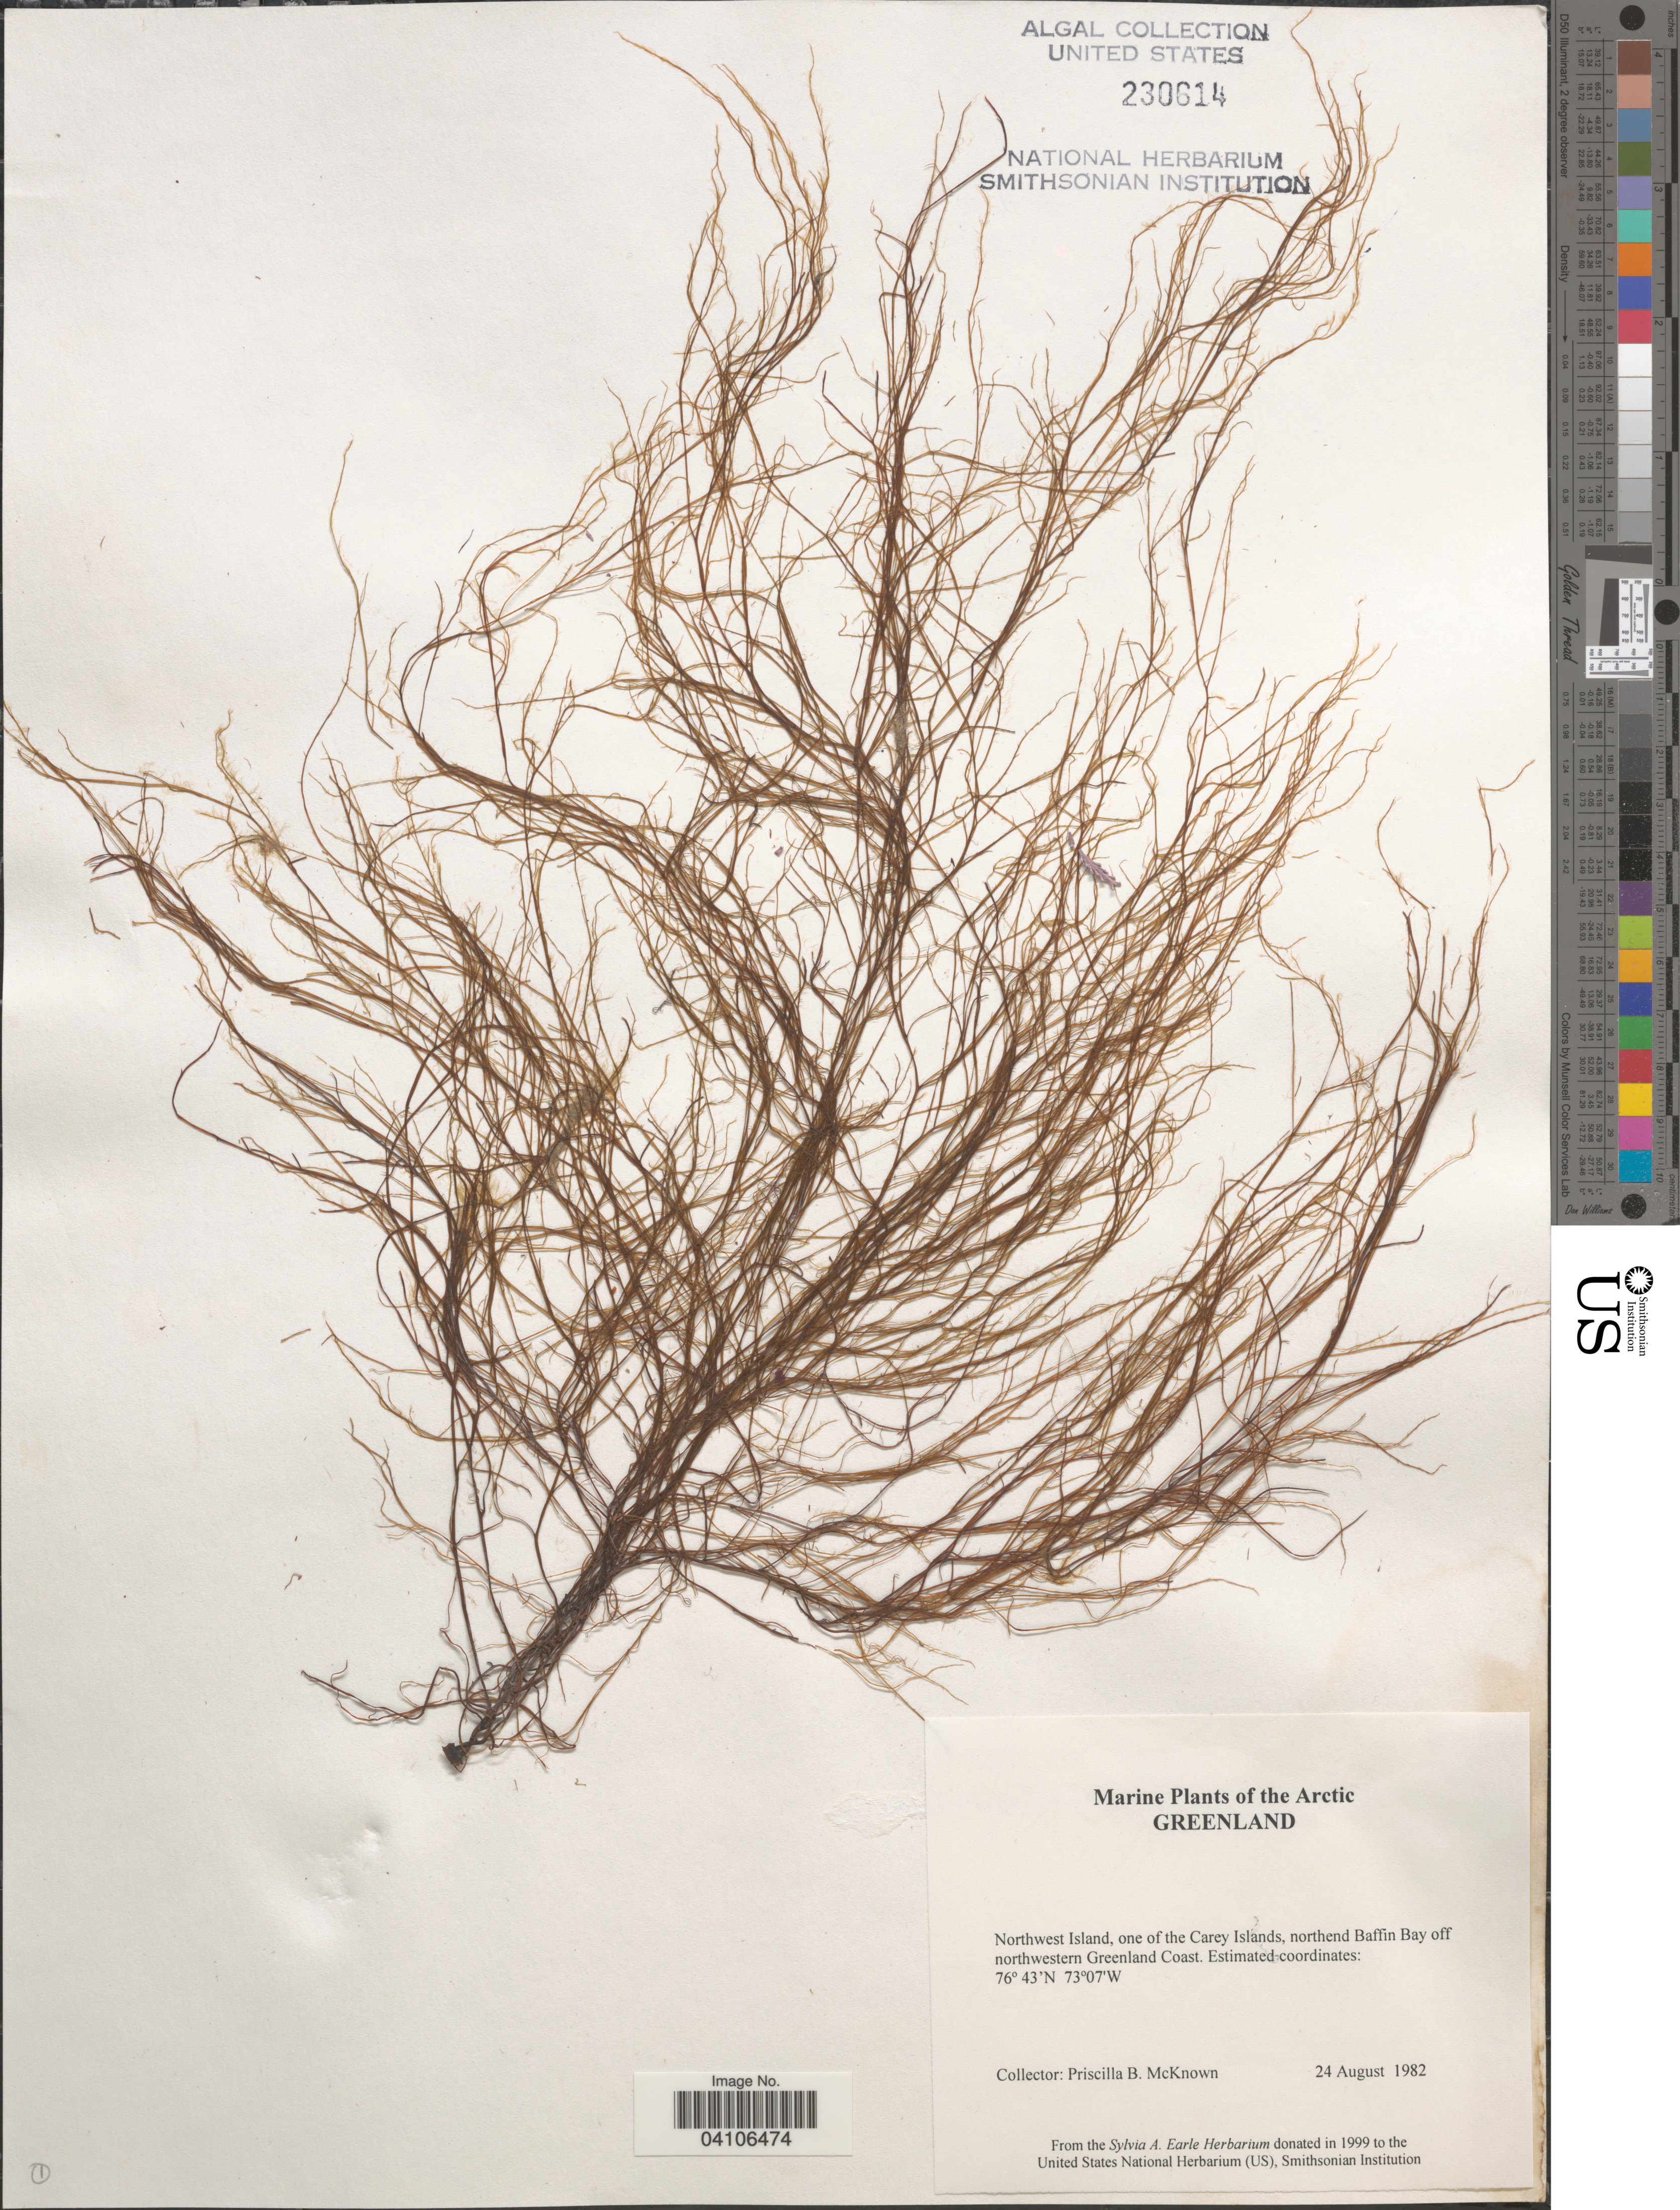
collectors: P. McKnown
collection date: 1982-08-24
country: Greenland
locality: The Arctic Greenland. Northwest Island, one of the Carey Islands, northend Baffin Bay off northwestern Greenland Coast.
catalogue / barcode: US 230614